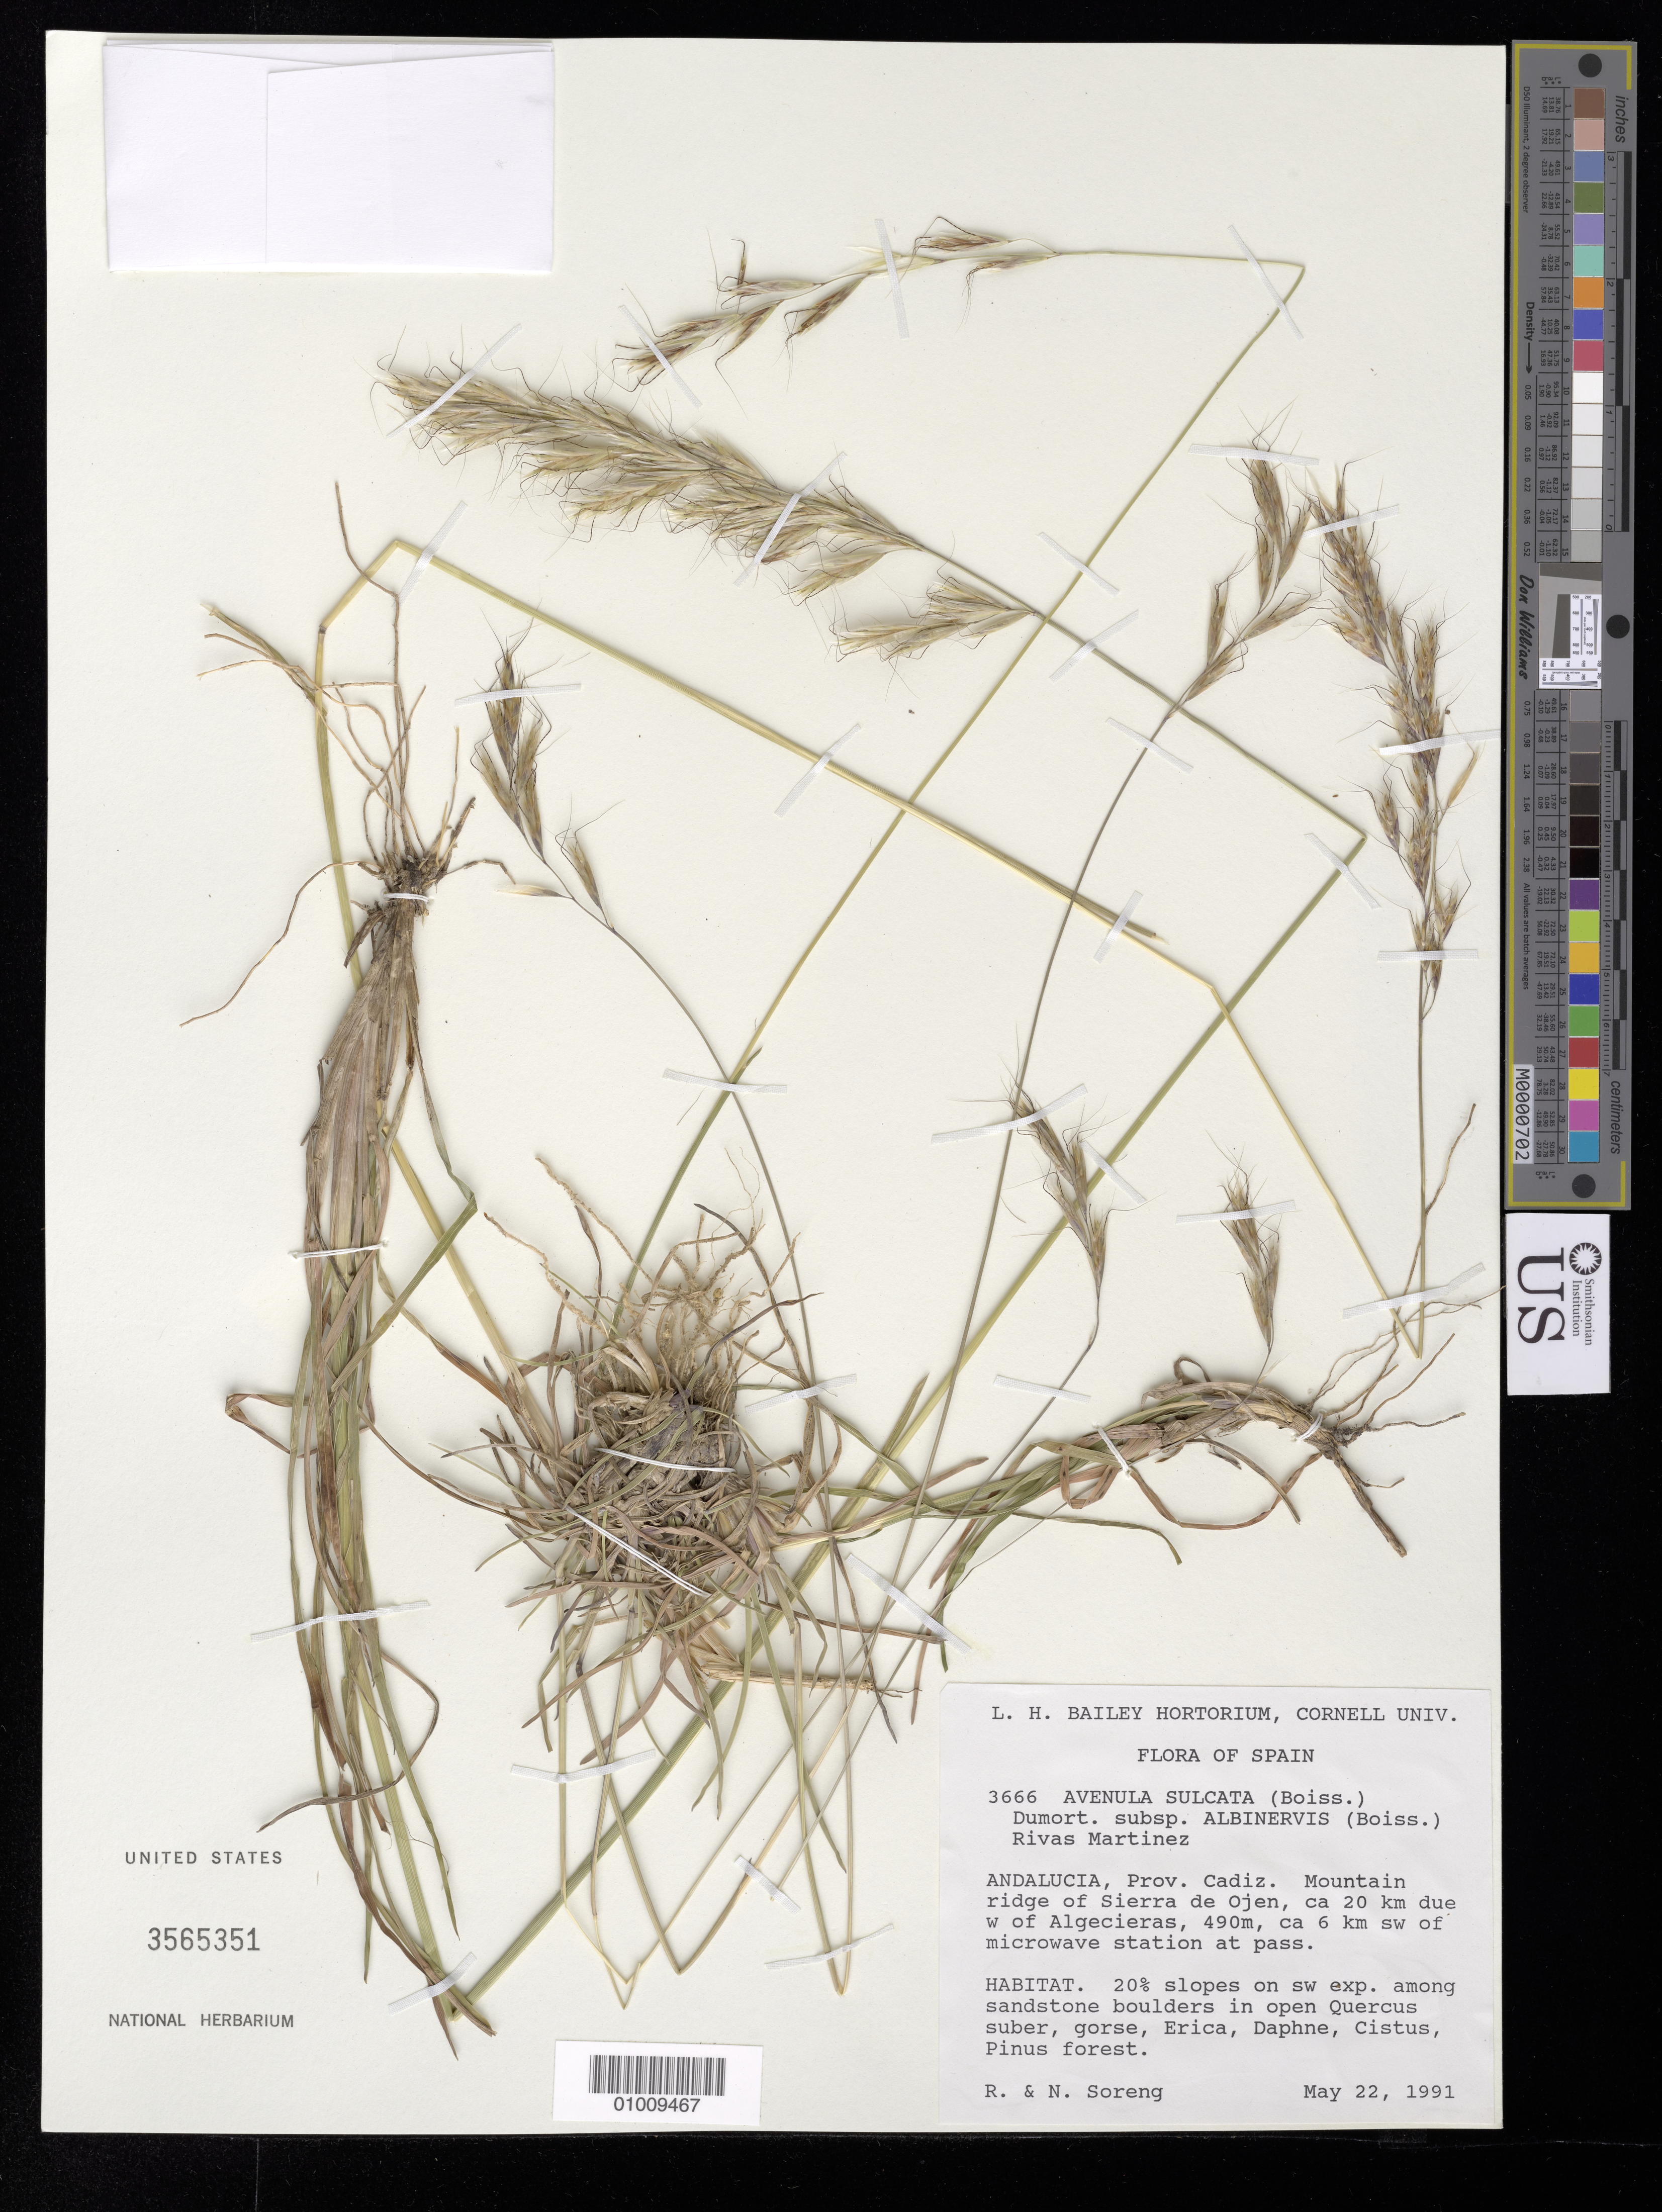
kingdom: Plantae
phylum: Tracheophyta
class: Liliopsida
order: Poales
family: Poaceae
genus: Helictochloa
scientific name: Helictochloa marginata subsp. albinervis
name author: (Boiss.) H. Scholz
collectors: R. J. Soreng & N. L. Soreng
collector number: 3666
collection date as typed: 22 May 1991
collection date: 1991-05-22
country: Spain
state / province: Andalucia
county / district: Cadiz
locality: Mountain ridge of Sierra de Ojen, ca 20 km due W of Algecieras, 490m, ca 6 km SW of microwave station at pass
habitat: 20% slopes on sw exp. among sandstone boulders in open Quercus suber, gorse, Erica, Daphne, Cistus, Pinus forest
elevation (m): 490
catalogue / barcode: US 3565351